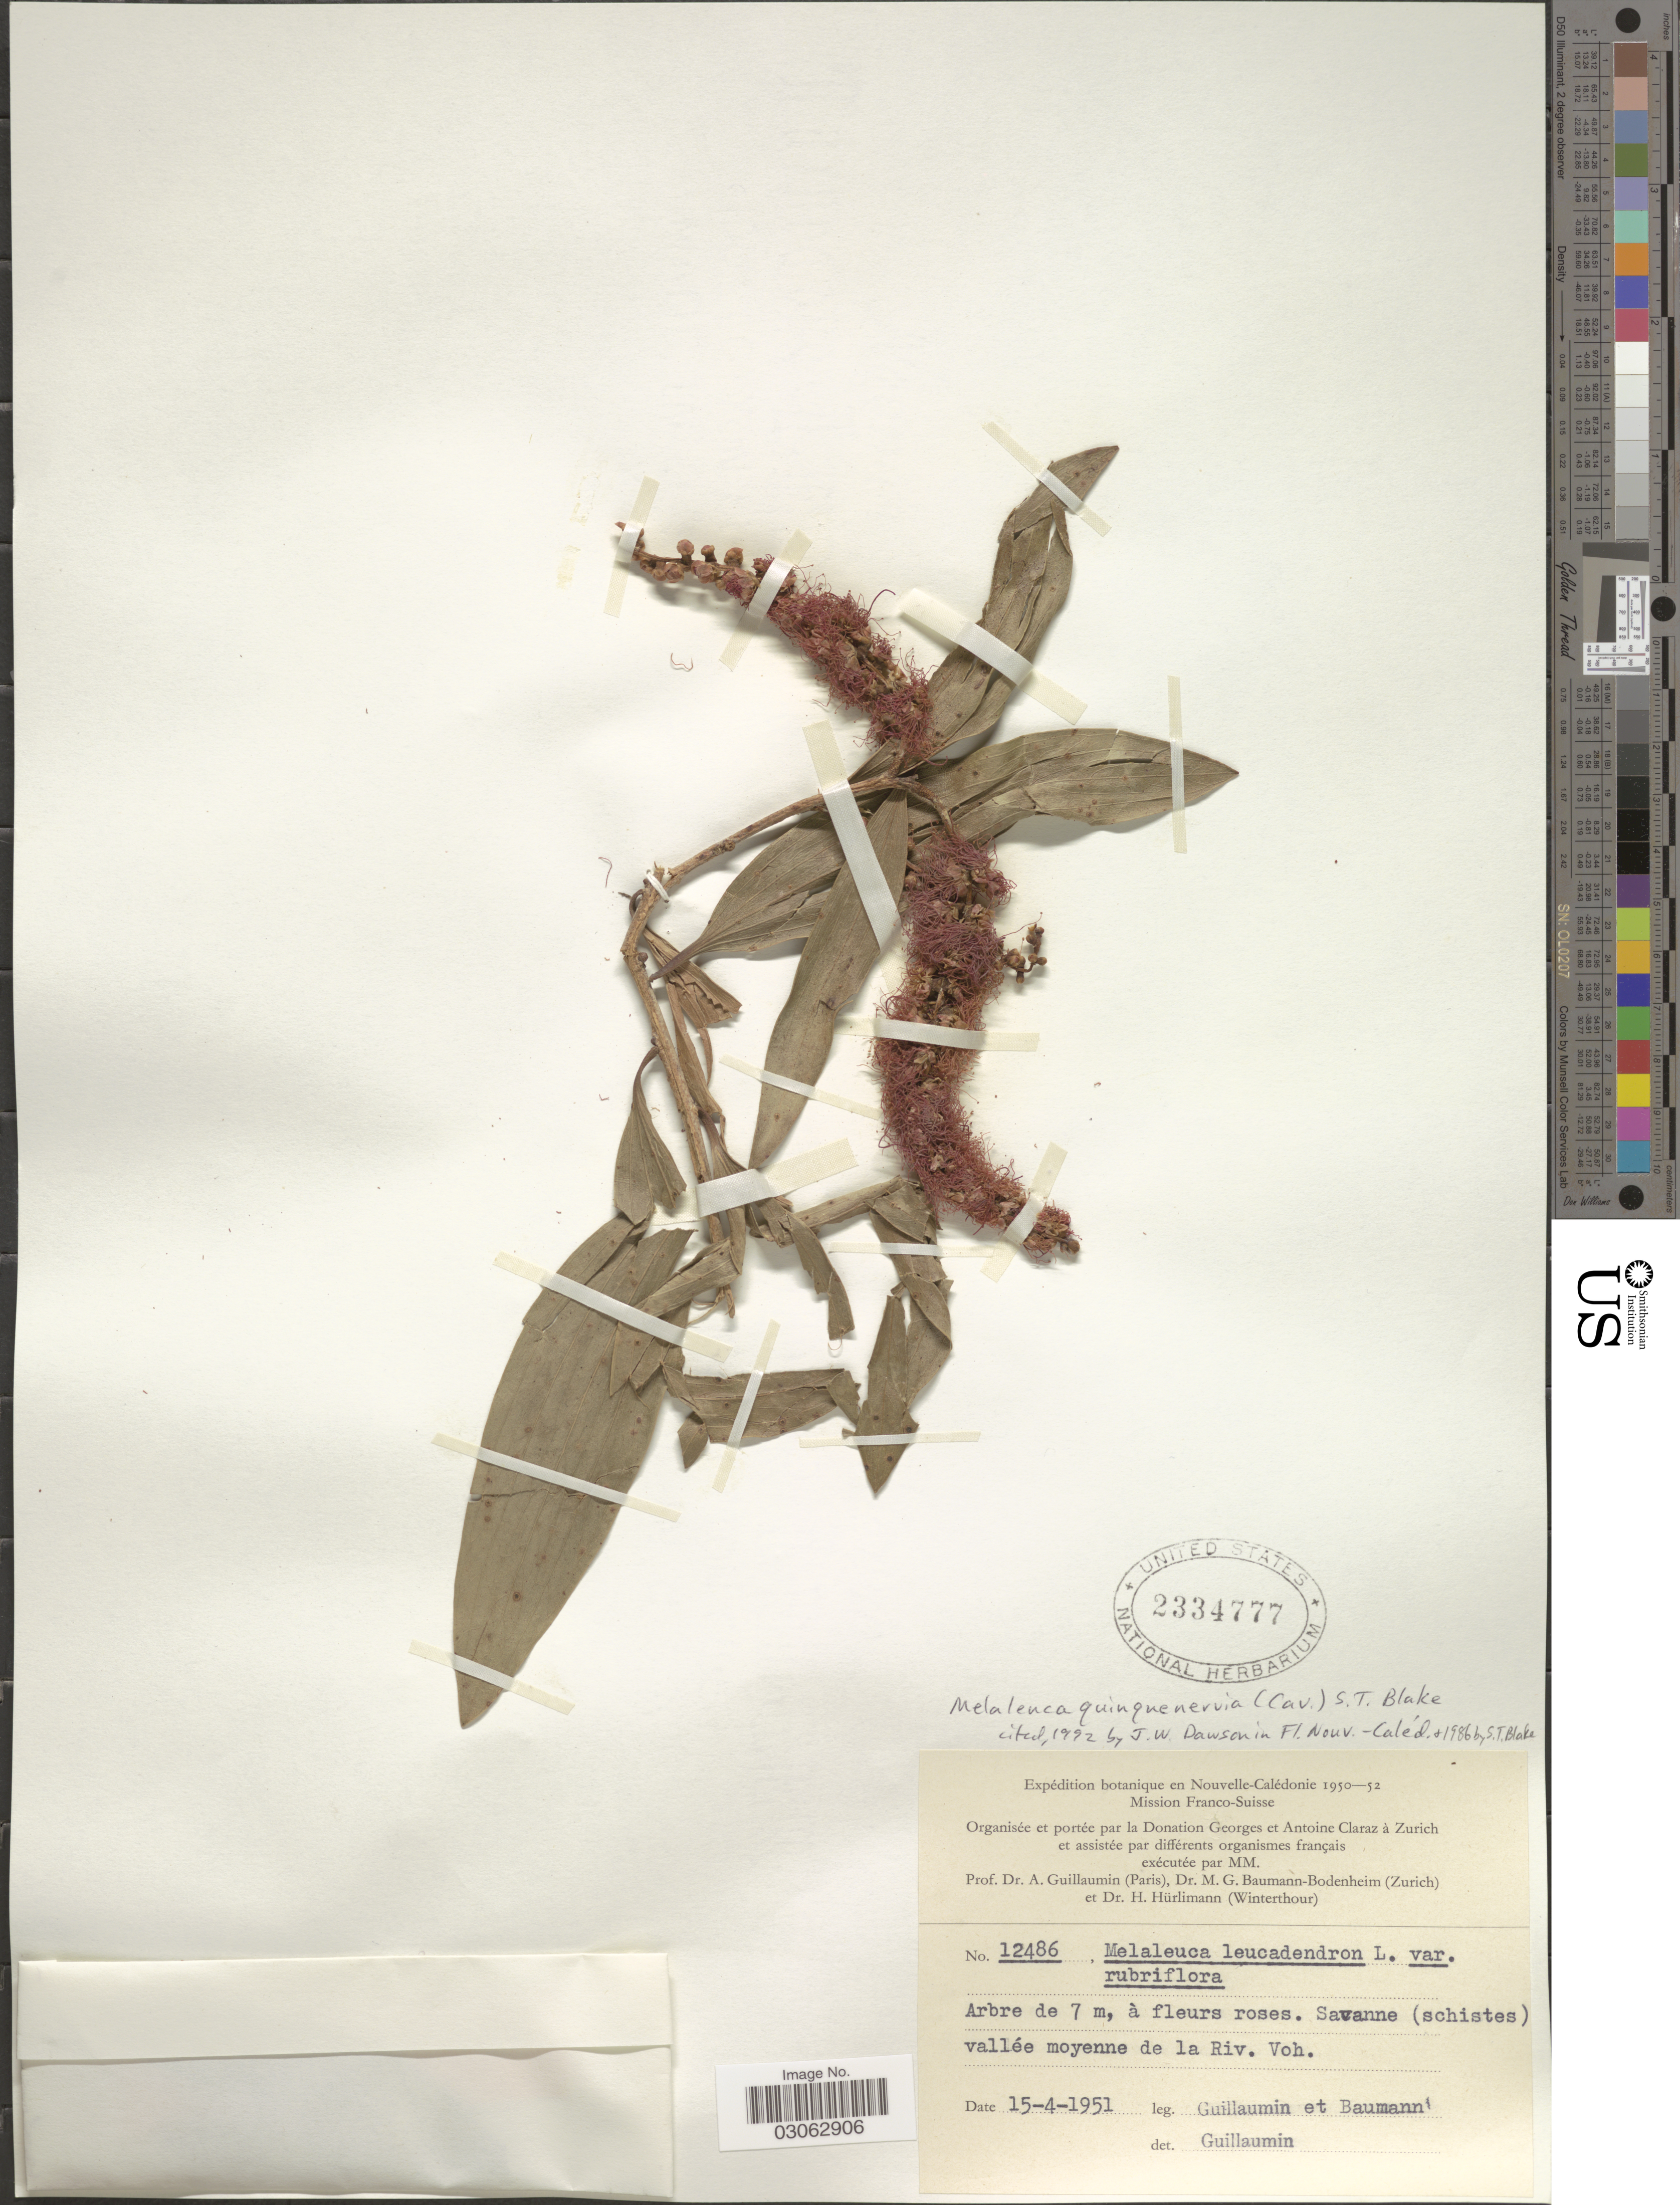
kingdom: Plantae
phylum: Tracheophyta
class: Magnoliopsida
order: Myrtales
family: Myrtaceae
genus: Melaleuca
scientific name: Melaleuca quinquenervia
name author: (Cav.) S.T. Blake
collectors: A. Guillaumin & M. G. Baumann-Bodenheim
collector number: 12486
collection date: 1951-04-15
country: New Caledonia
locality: Savanne (schistes) vallée moyenne de la Riv. Voh.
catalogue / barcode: US 2334777